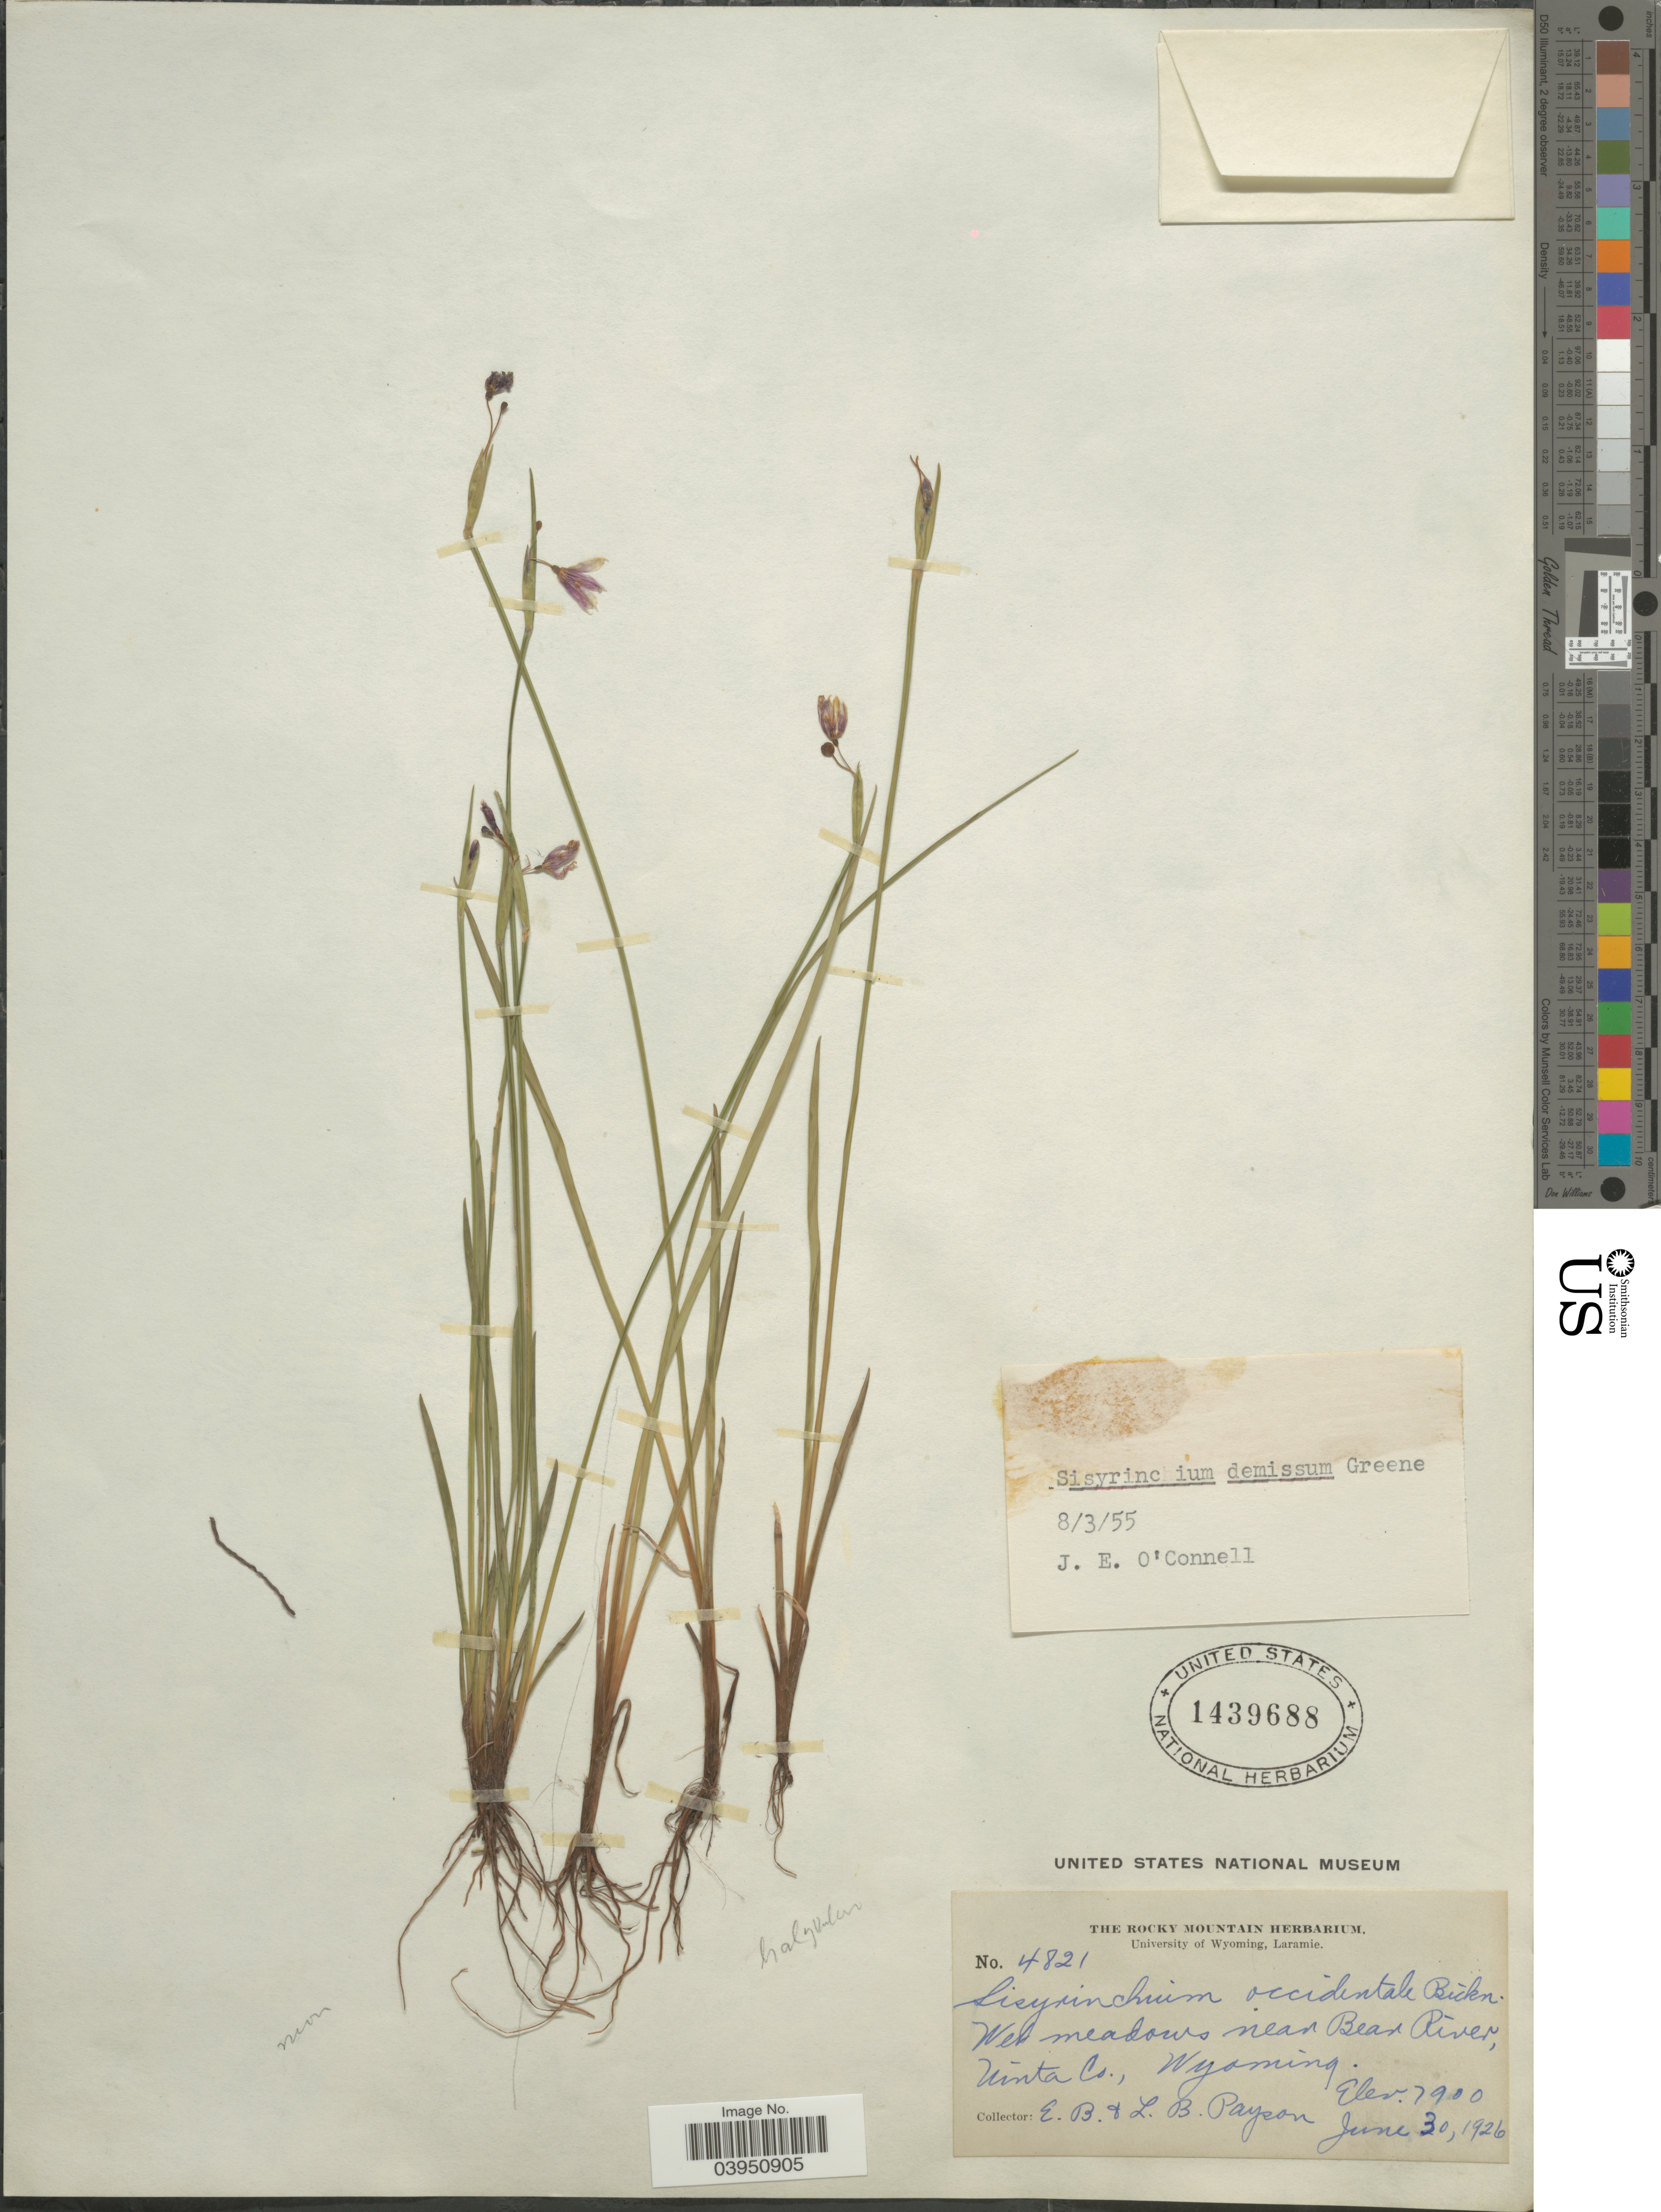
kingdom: Plantae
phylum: Tracheophyta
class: Liliopsida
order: Asparagales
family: Iridaceae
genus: Sisyrinchium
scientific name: Sisyrinchium demissum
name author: Greene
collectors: E. B. Payson & L. Payson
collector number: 4821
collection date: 1926-06-30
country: United States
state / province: Wyoming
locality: Wet meadows near Bear River, Uinta Co.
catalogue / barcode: US 1439688